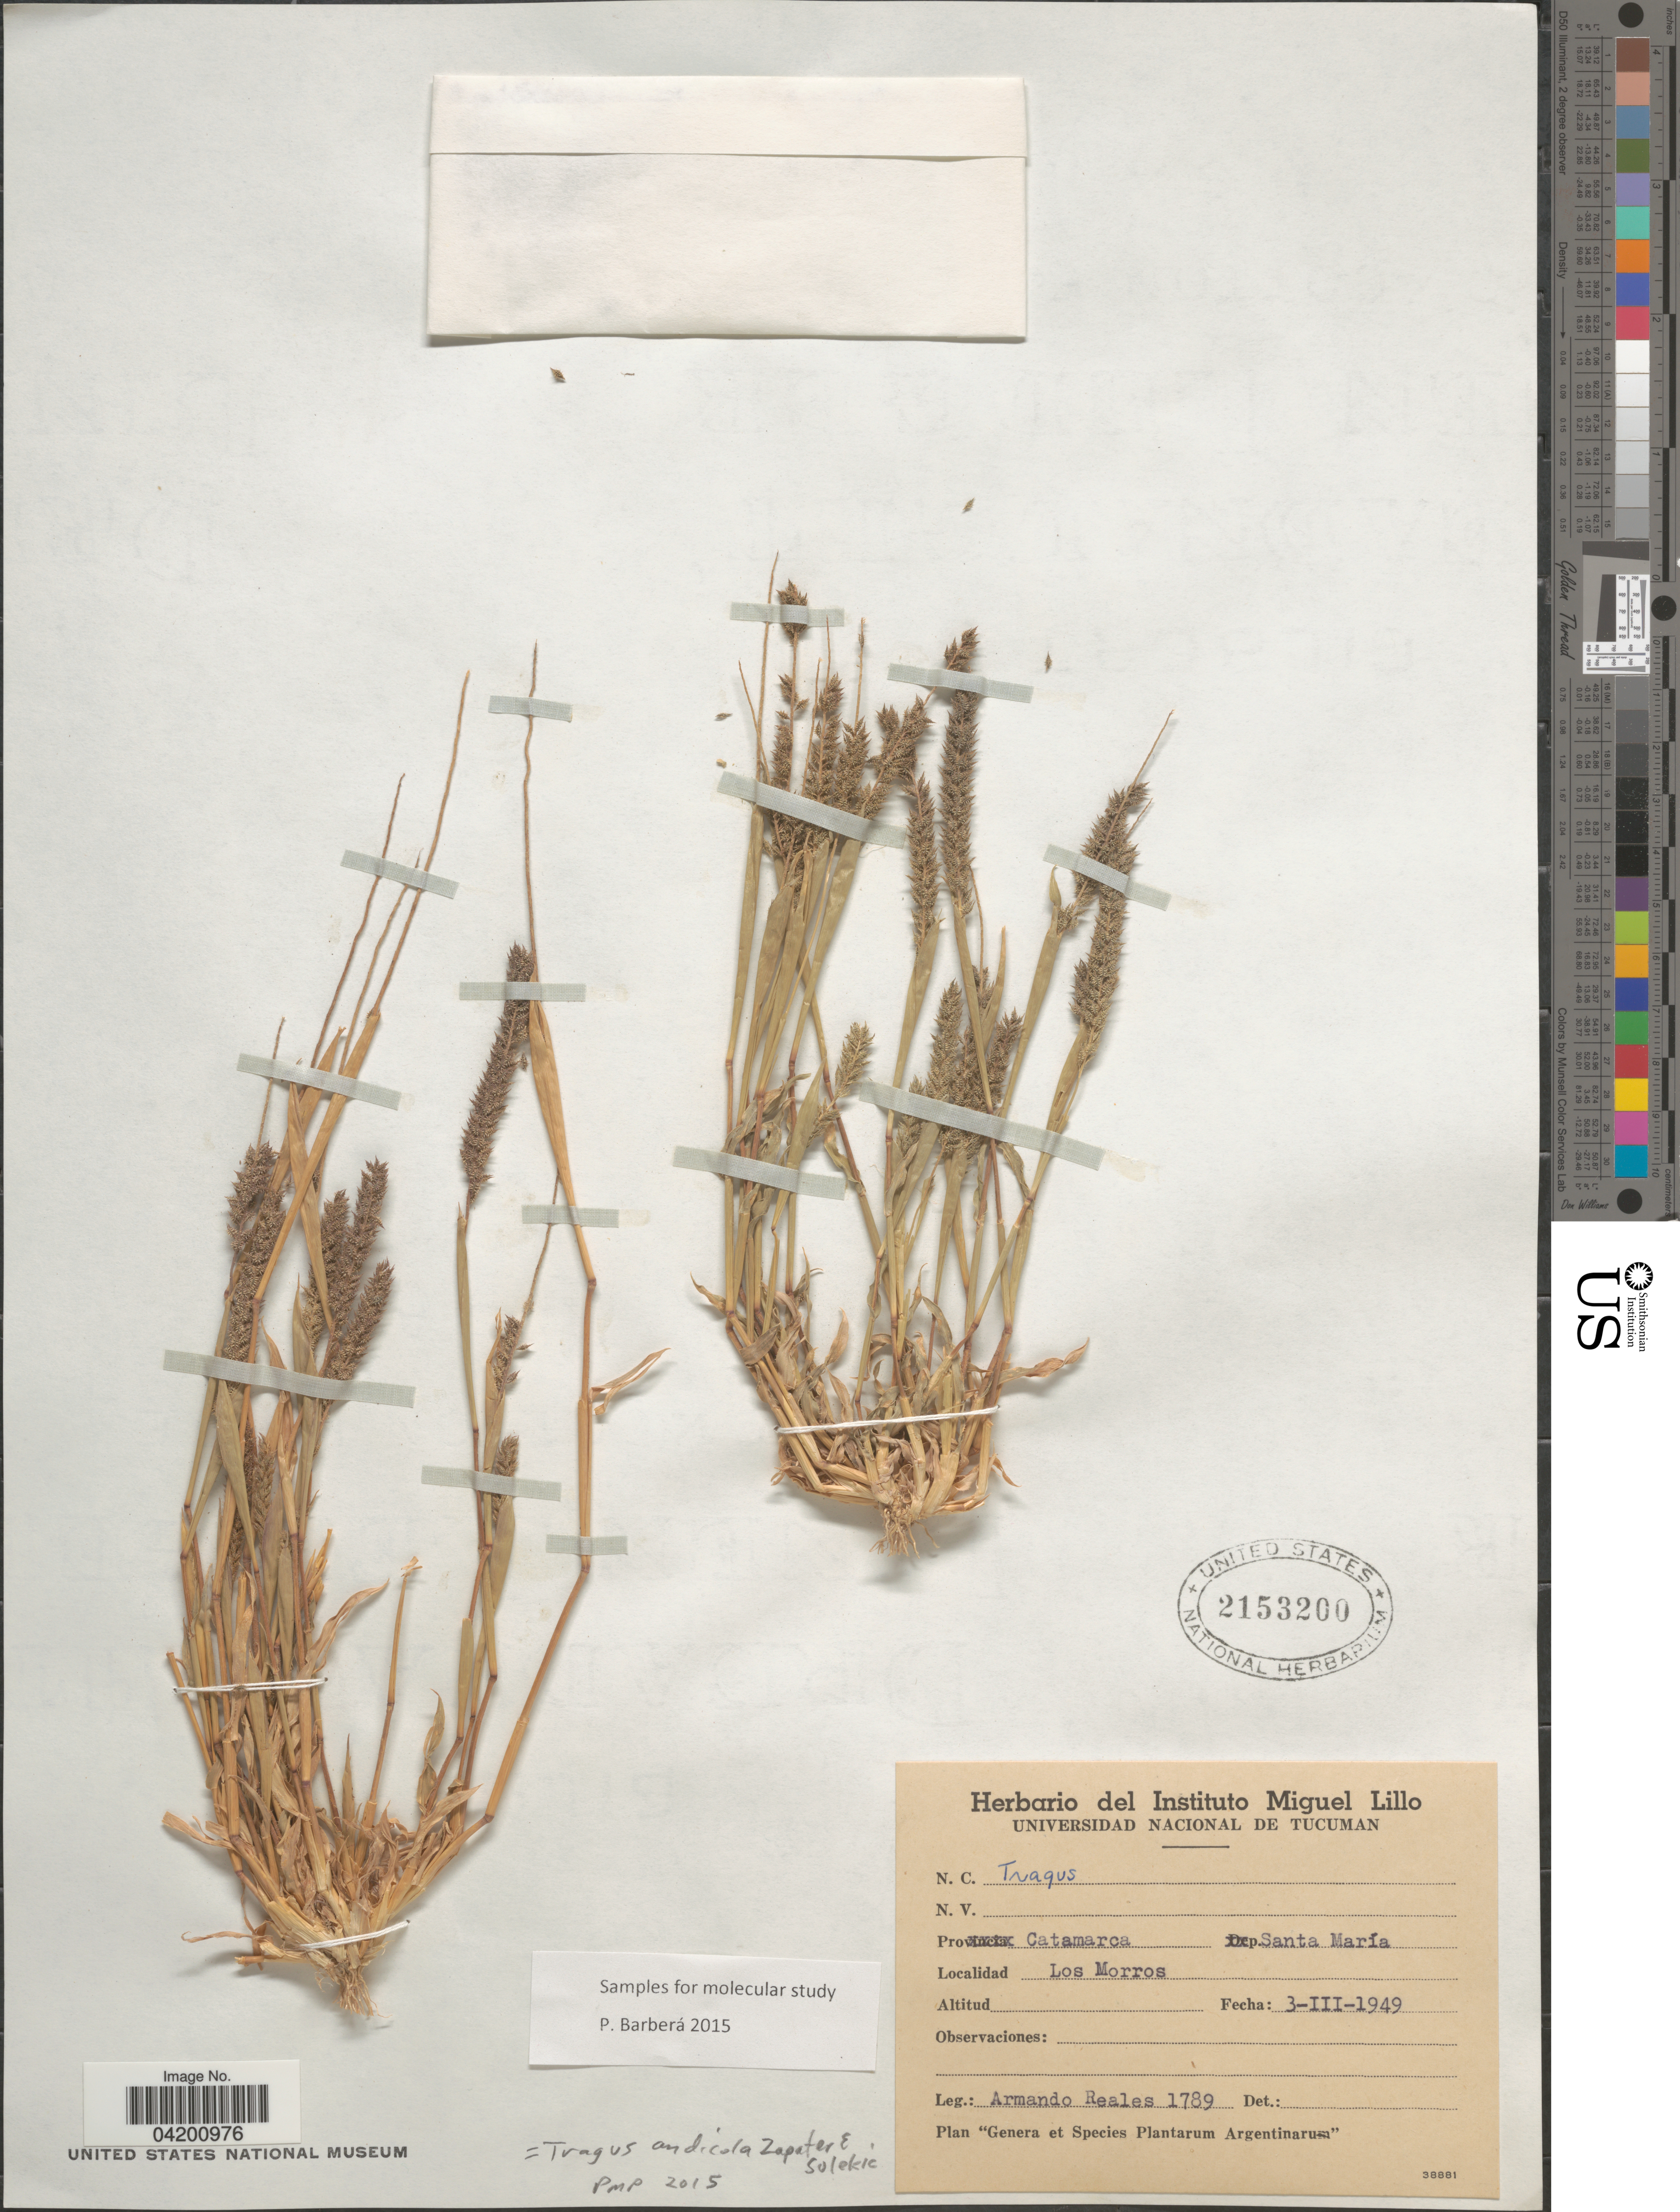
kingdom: Plantae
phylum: Tracheophyta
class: Liliopsida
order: Poales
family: Poaceae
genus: Tragus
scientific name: Tragus andicola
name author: M.A. Zapater & Sulekic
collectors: A. Reales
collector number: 1789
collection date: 1949-03-03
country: Argentina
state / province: Catamarca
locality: Santa María. Los Morros.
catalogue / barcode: US 2153200